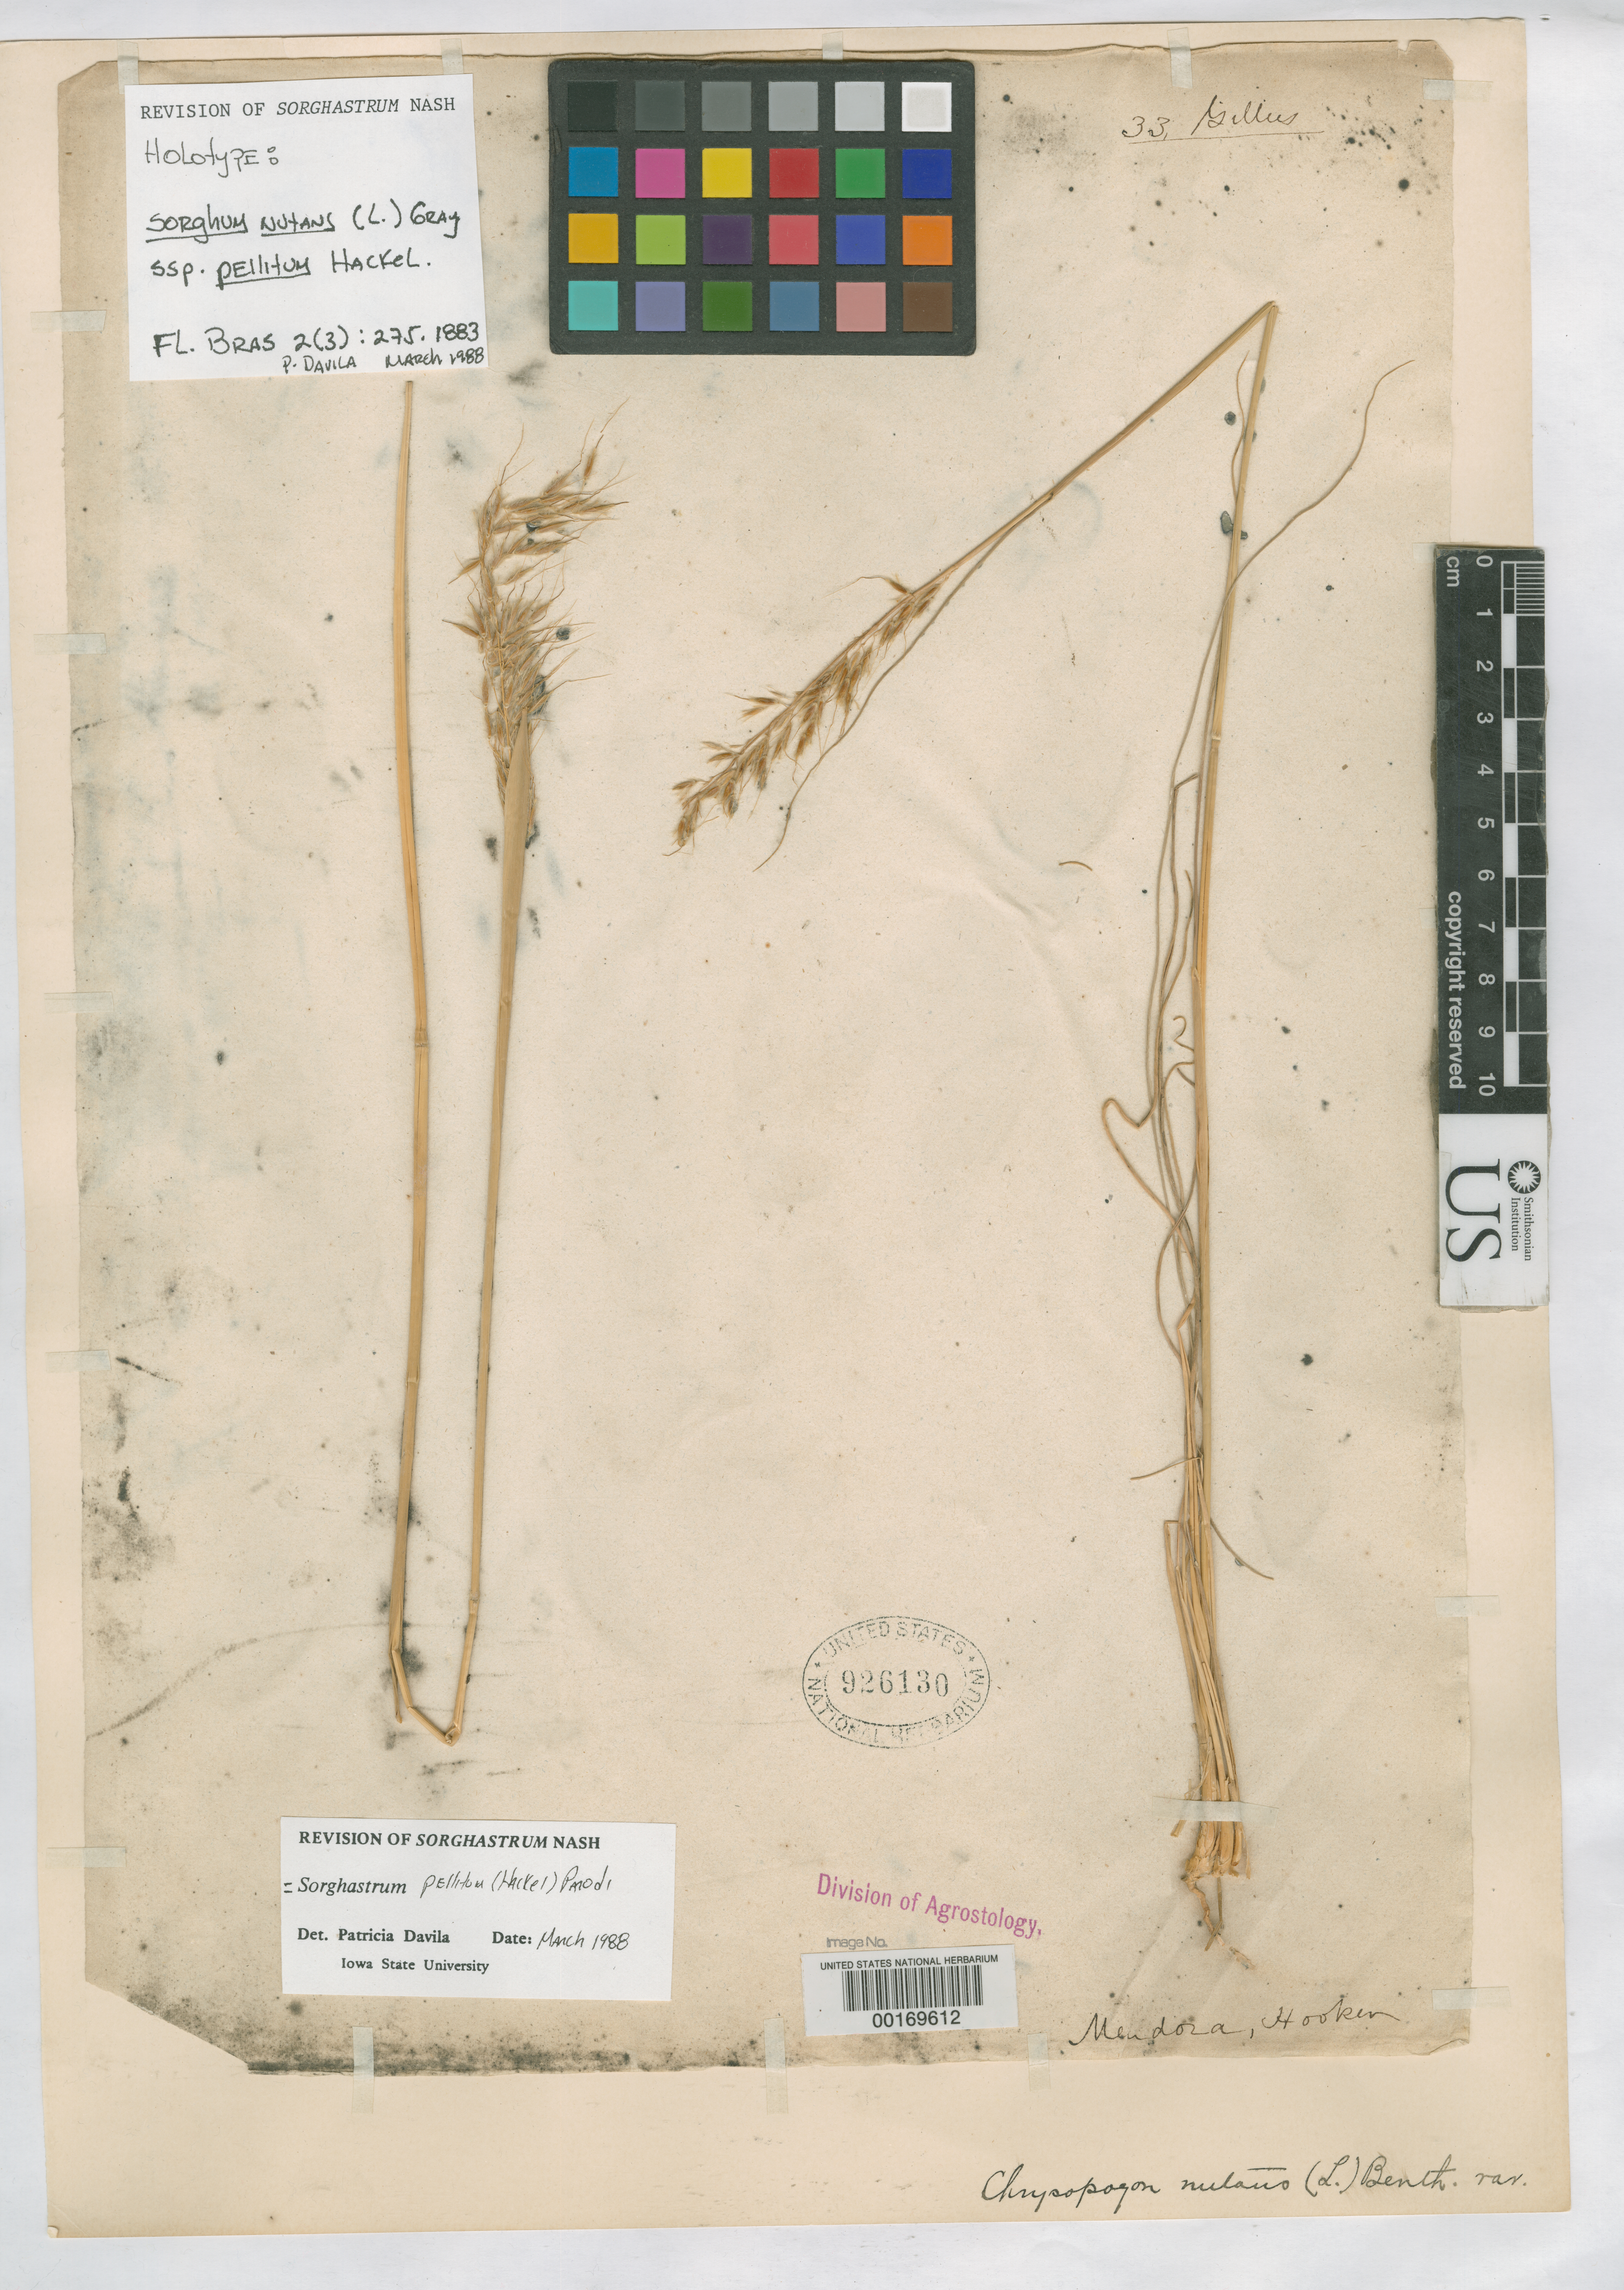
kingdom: Plantae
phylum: Tracheophyta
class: Liliopsida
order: Poales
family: Poaceae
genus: Andropogon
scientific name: Andropogon nutans subsp. pellitum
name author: Hack. in Mart.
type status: Type Fragment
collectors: J. Gillies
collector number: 33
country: Argentina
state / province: Mendoza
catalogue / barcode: US 926130